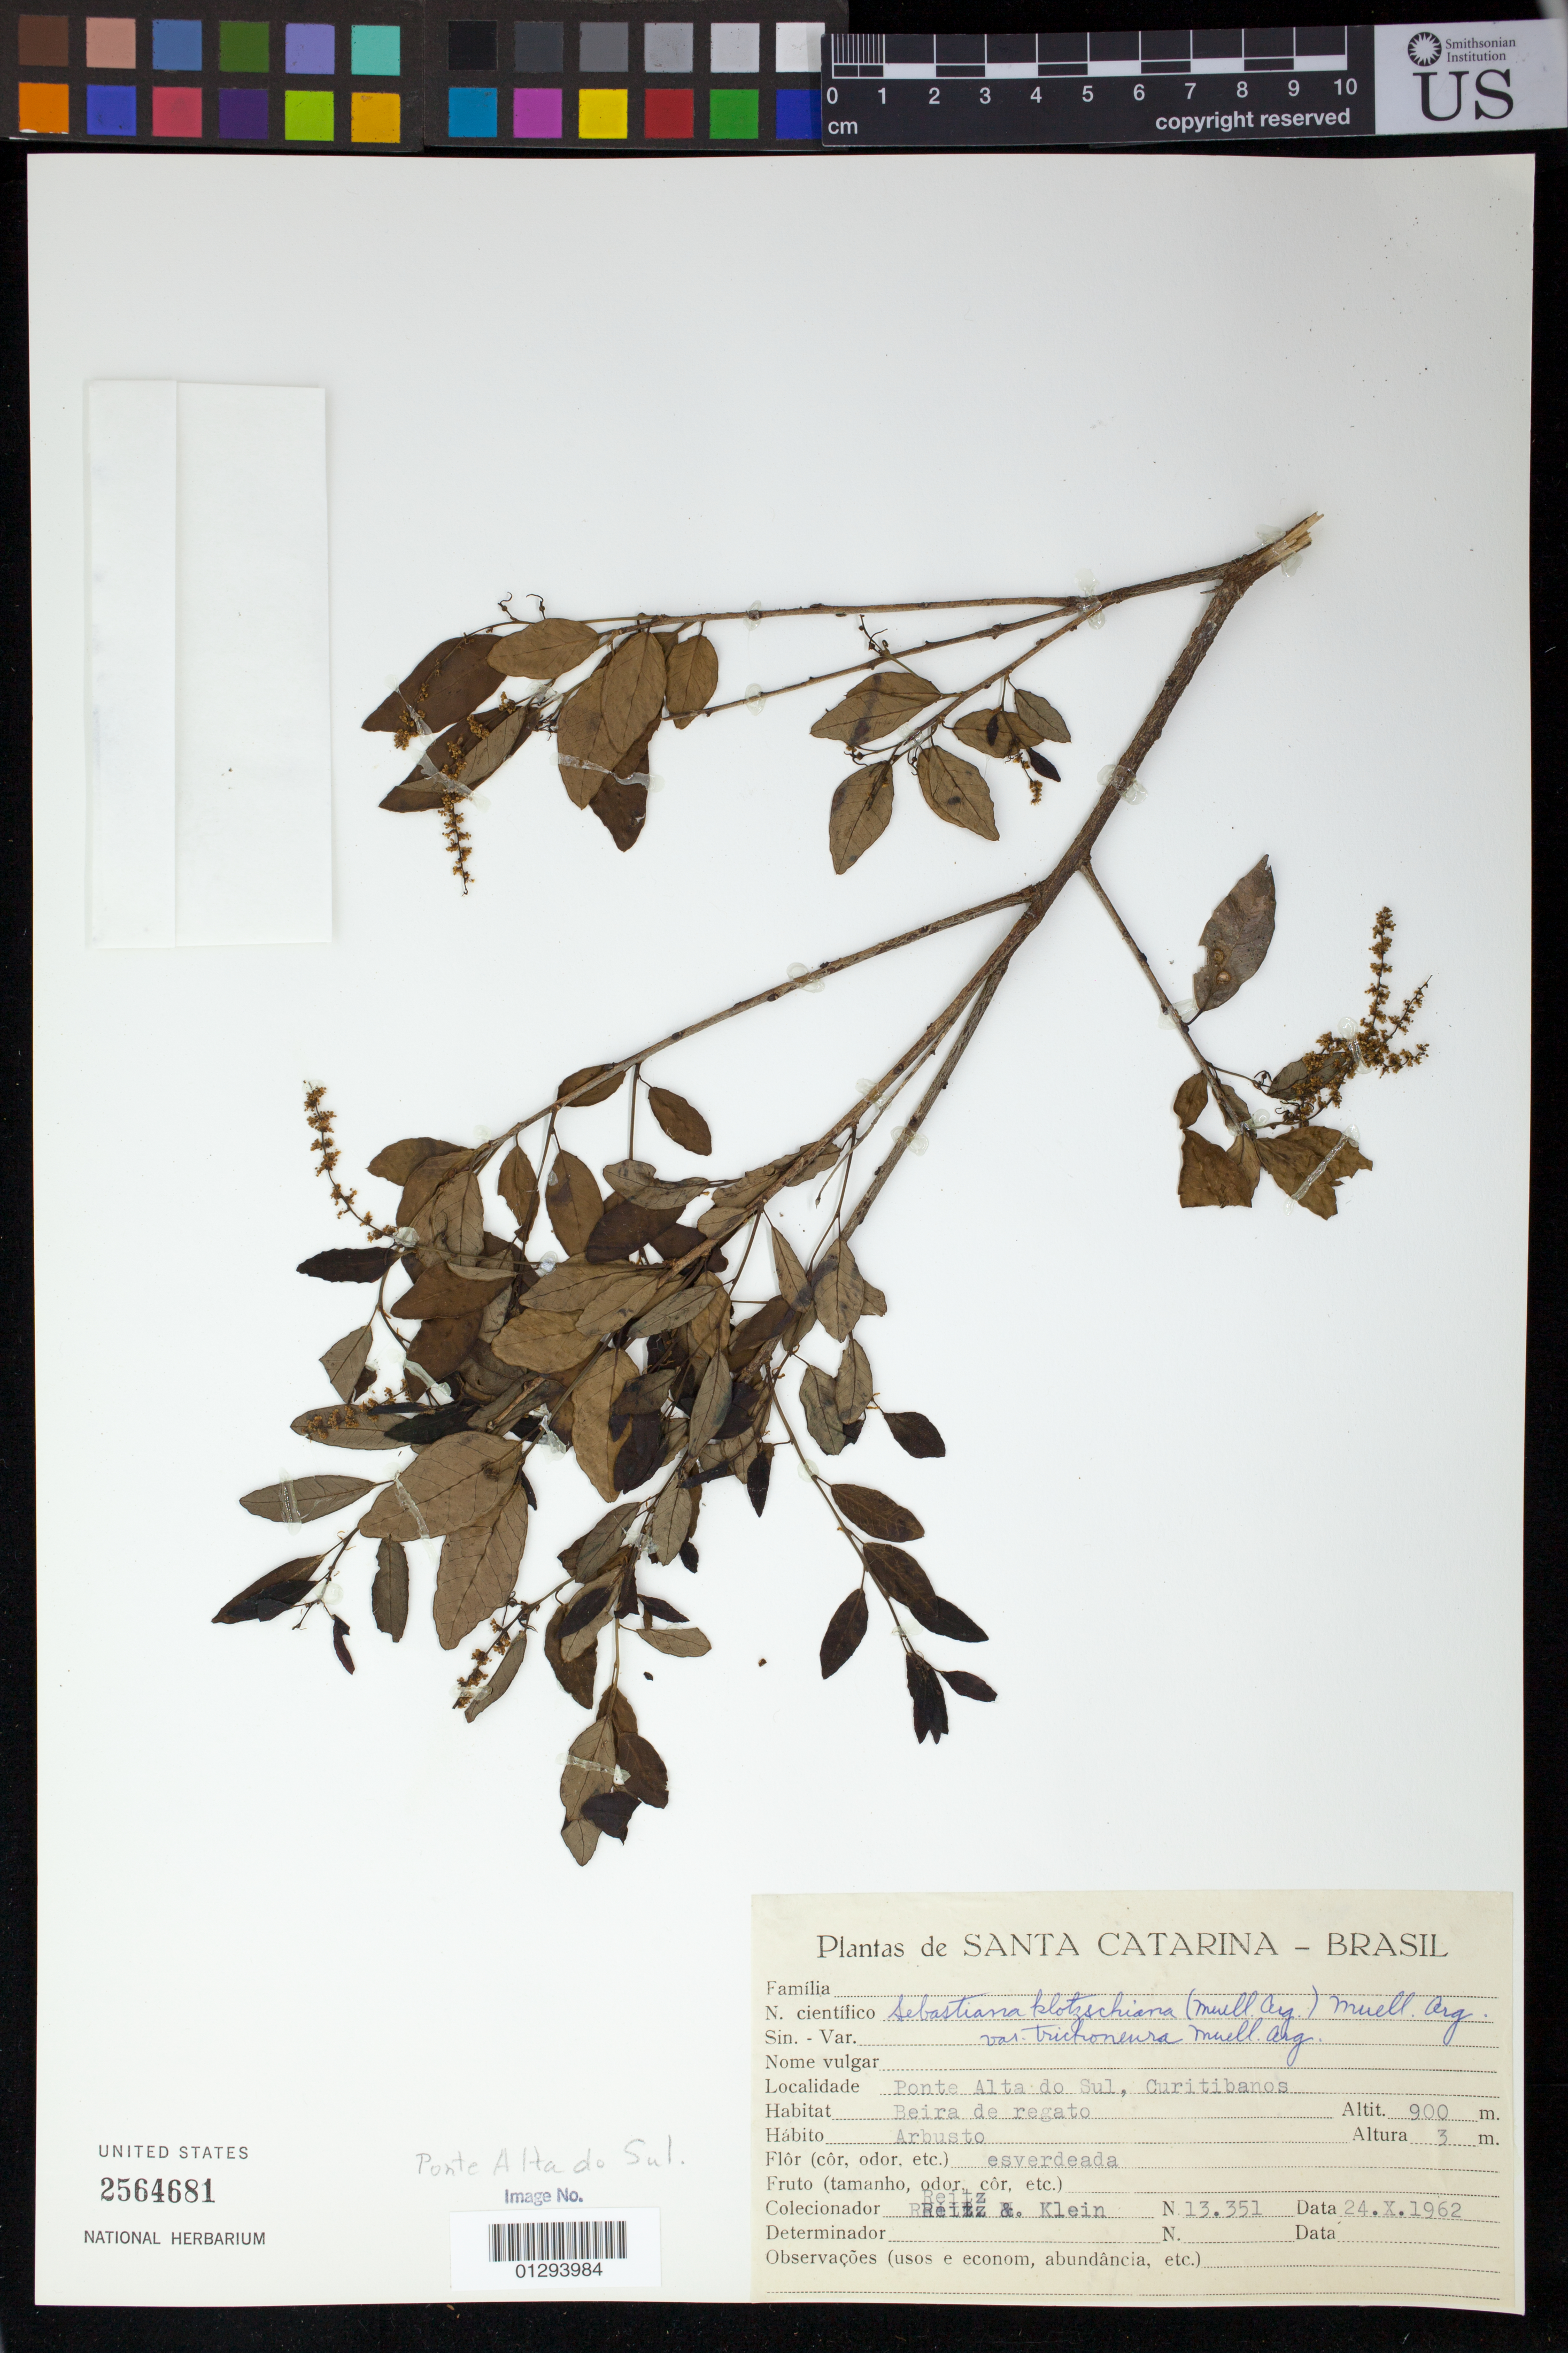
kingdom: Plantae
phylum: Tracheophyta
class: Magnoliopsida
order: Malpighiales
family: Euphorbiaceae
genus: Sebastiania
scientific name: Sebastiania commersoniana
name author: (Baill.) L.B. Sm. & Downs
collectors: R. Reitz & R. M. Klein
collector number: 13351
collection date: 1962-10-24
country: Brazil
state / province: Santa Catarina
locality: Ponte Alta do Sul, Curitibanos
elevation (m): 900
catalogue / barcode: US 2564681